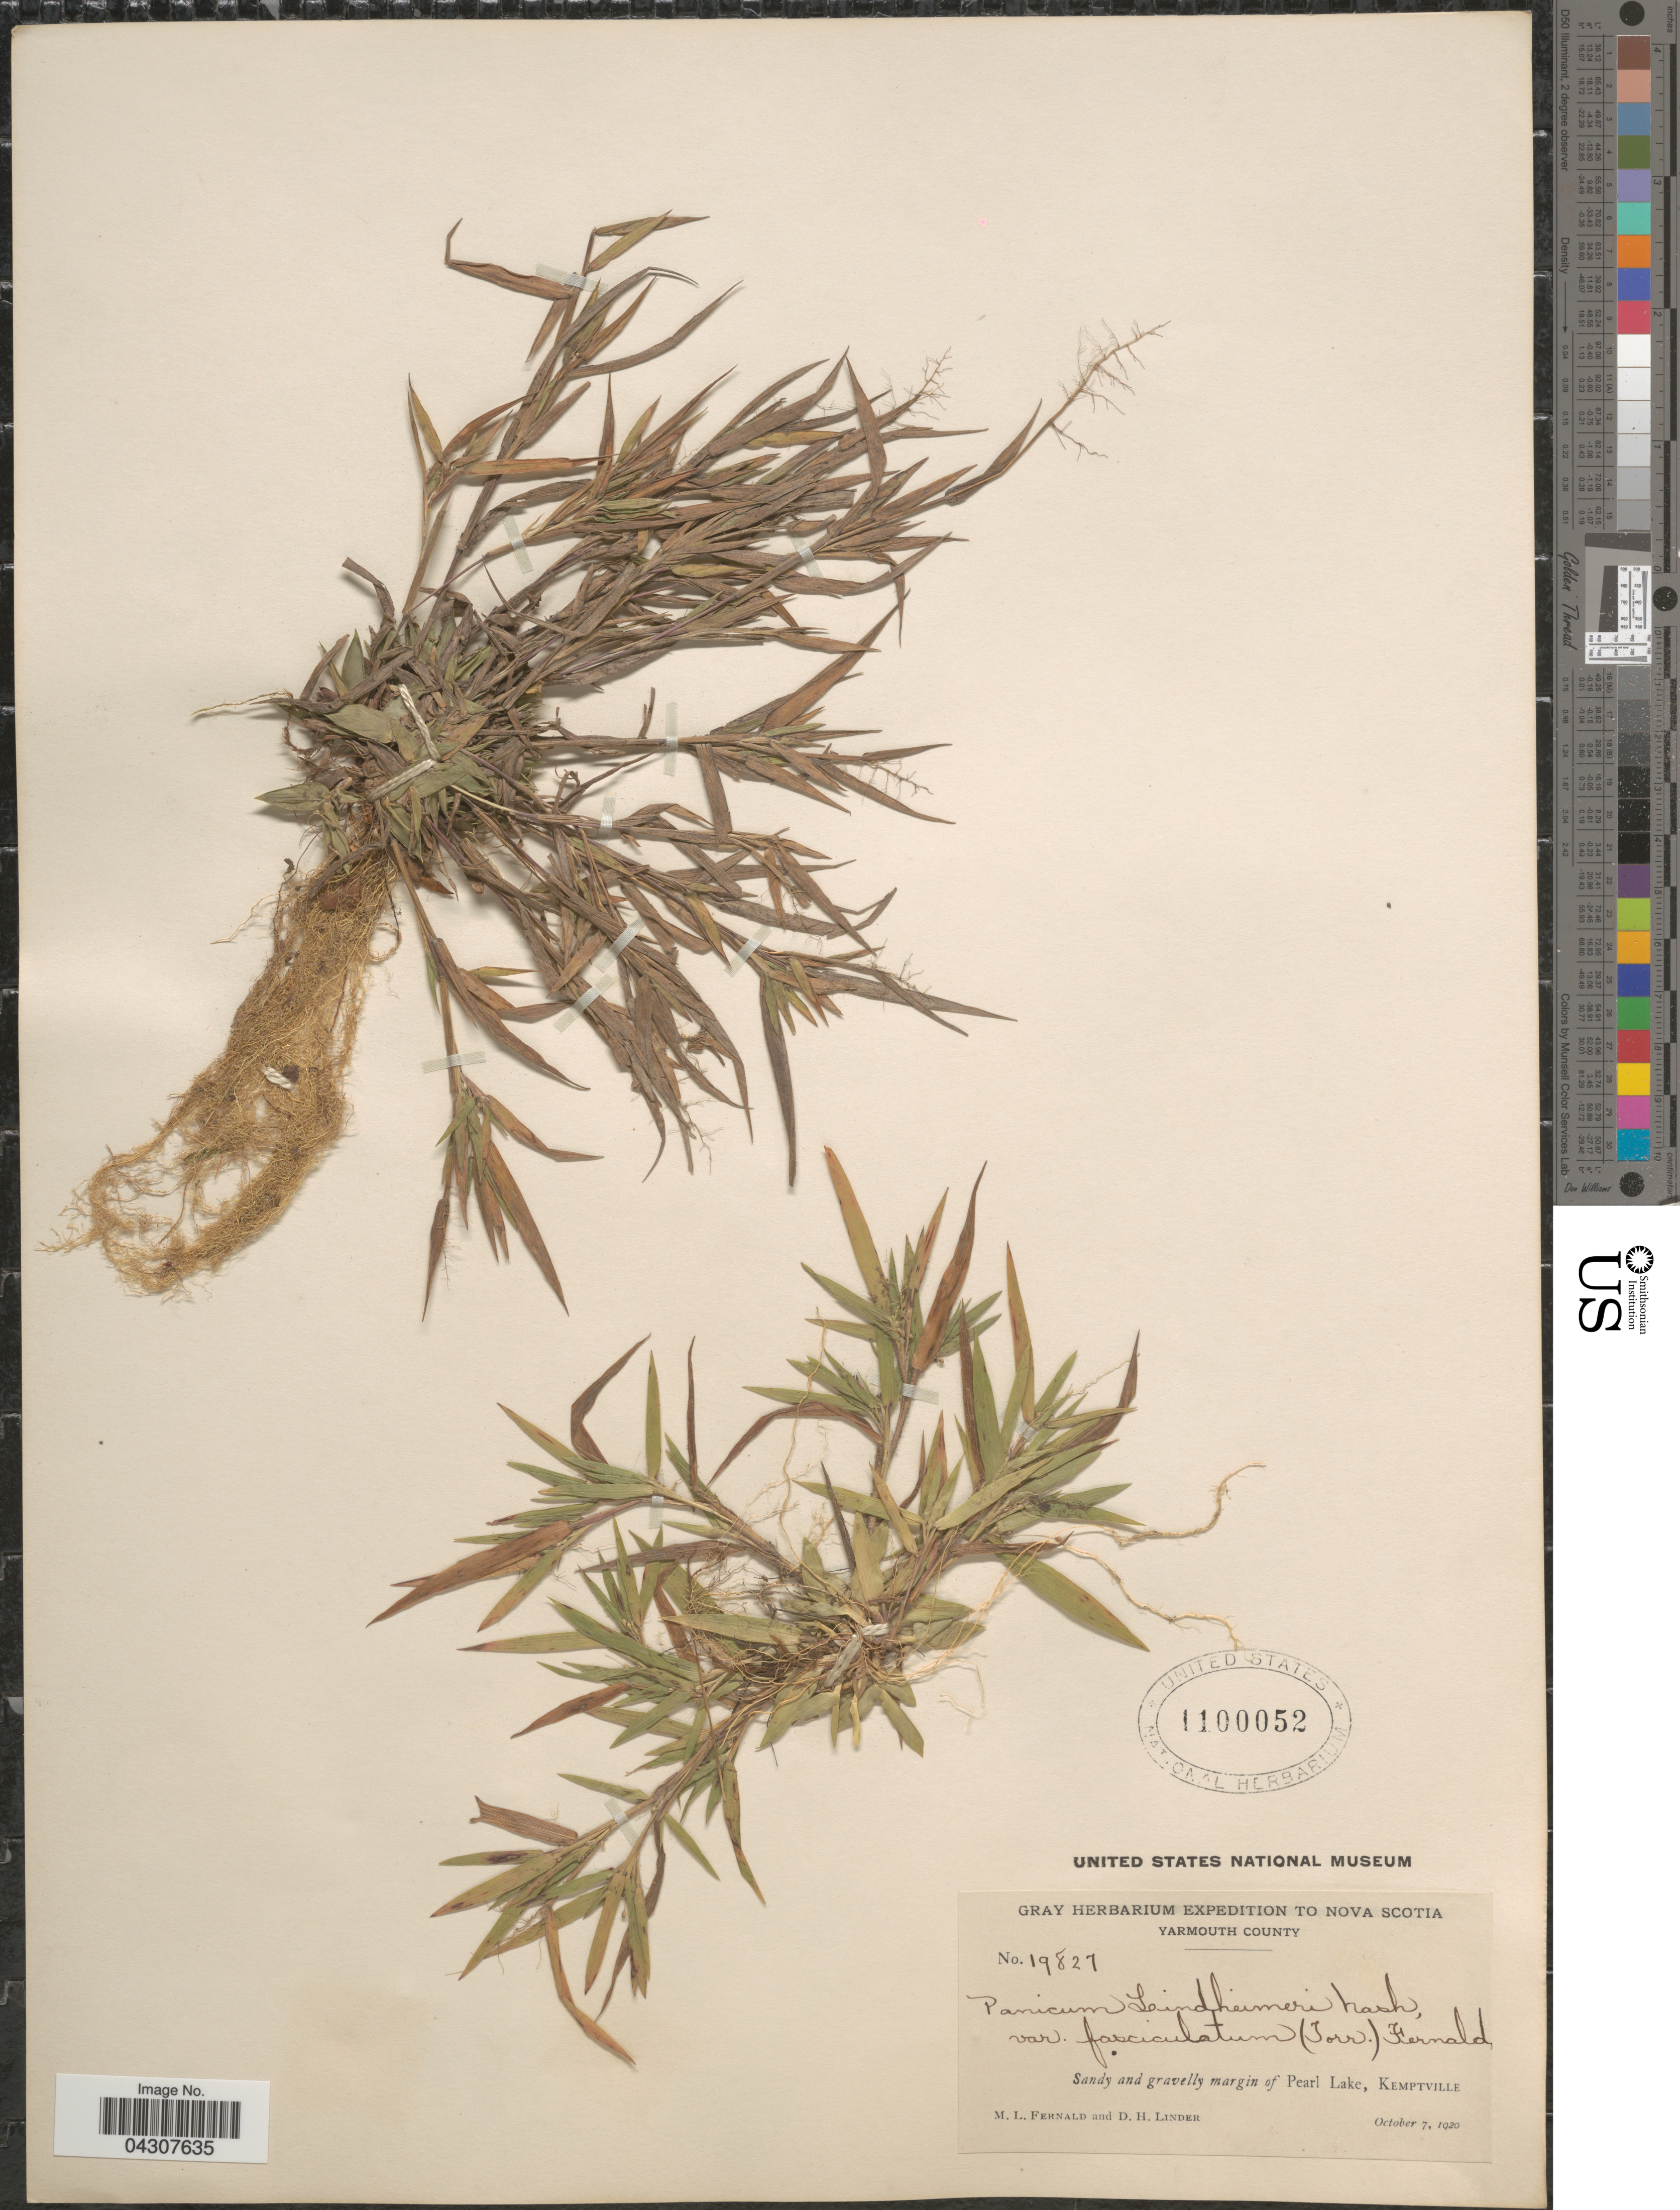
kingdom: Plantae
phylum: Tracheophyta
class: Liliopsida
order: Poales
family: Poaceae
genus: Dichanthelium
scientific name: Dichanthelium acuminatum var. acuminatum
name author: (Sw.) Gould & C.A. Clark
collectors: M. L. Fernald & D. Linder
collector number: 19827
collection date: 1920-10-07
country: Canada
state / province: Nova Scotia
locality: Gray Herbarium Expedition to Nova Scotia. Yarmouth County. Sandy and gravelly margin of Pearl Lake, Kemptville.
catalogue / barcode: US 1100052